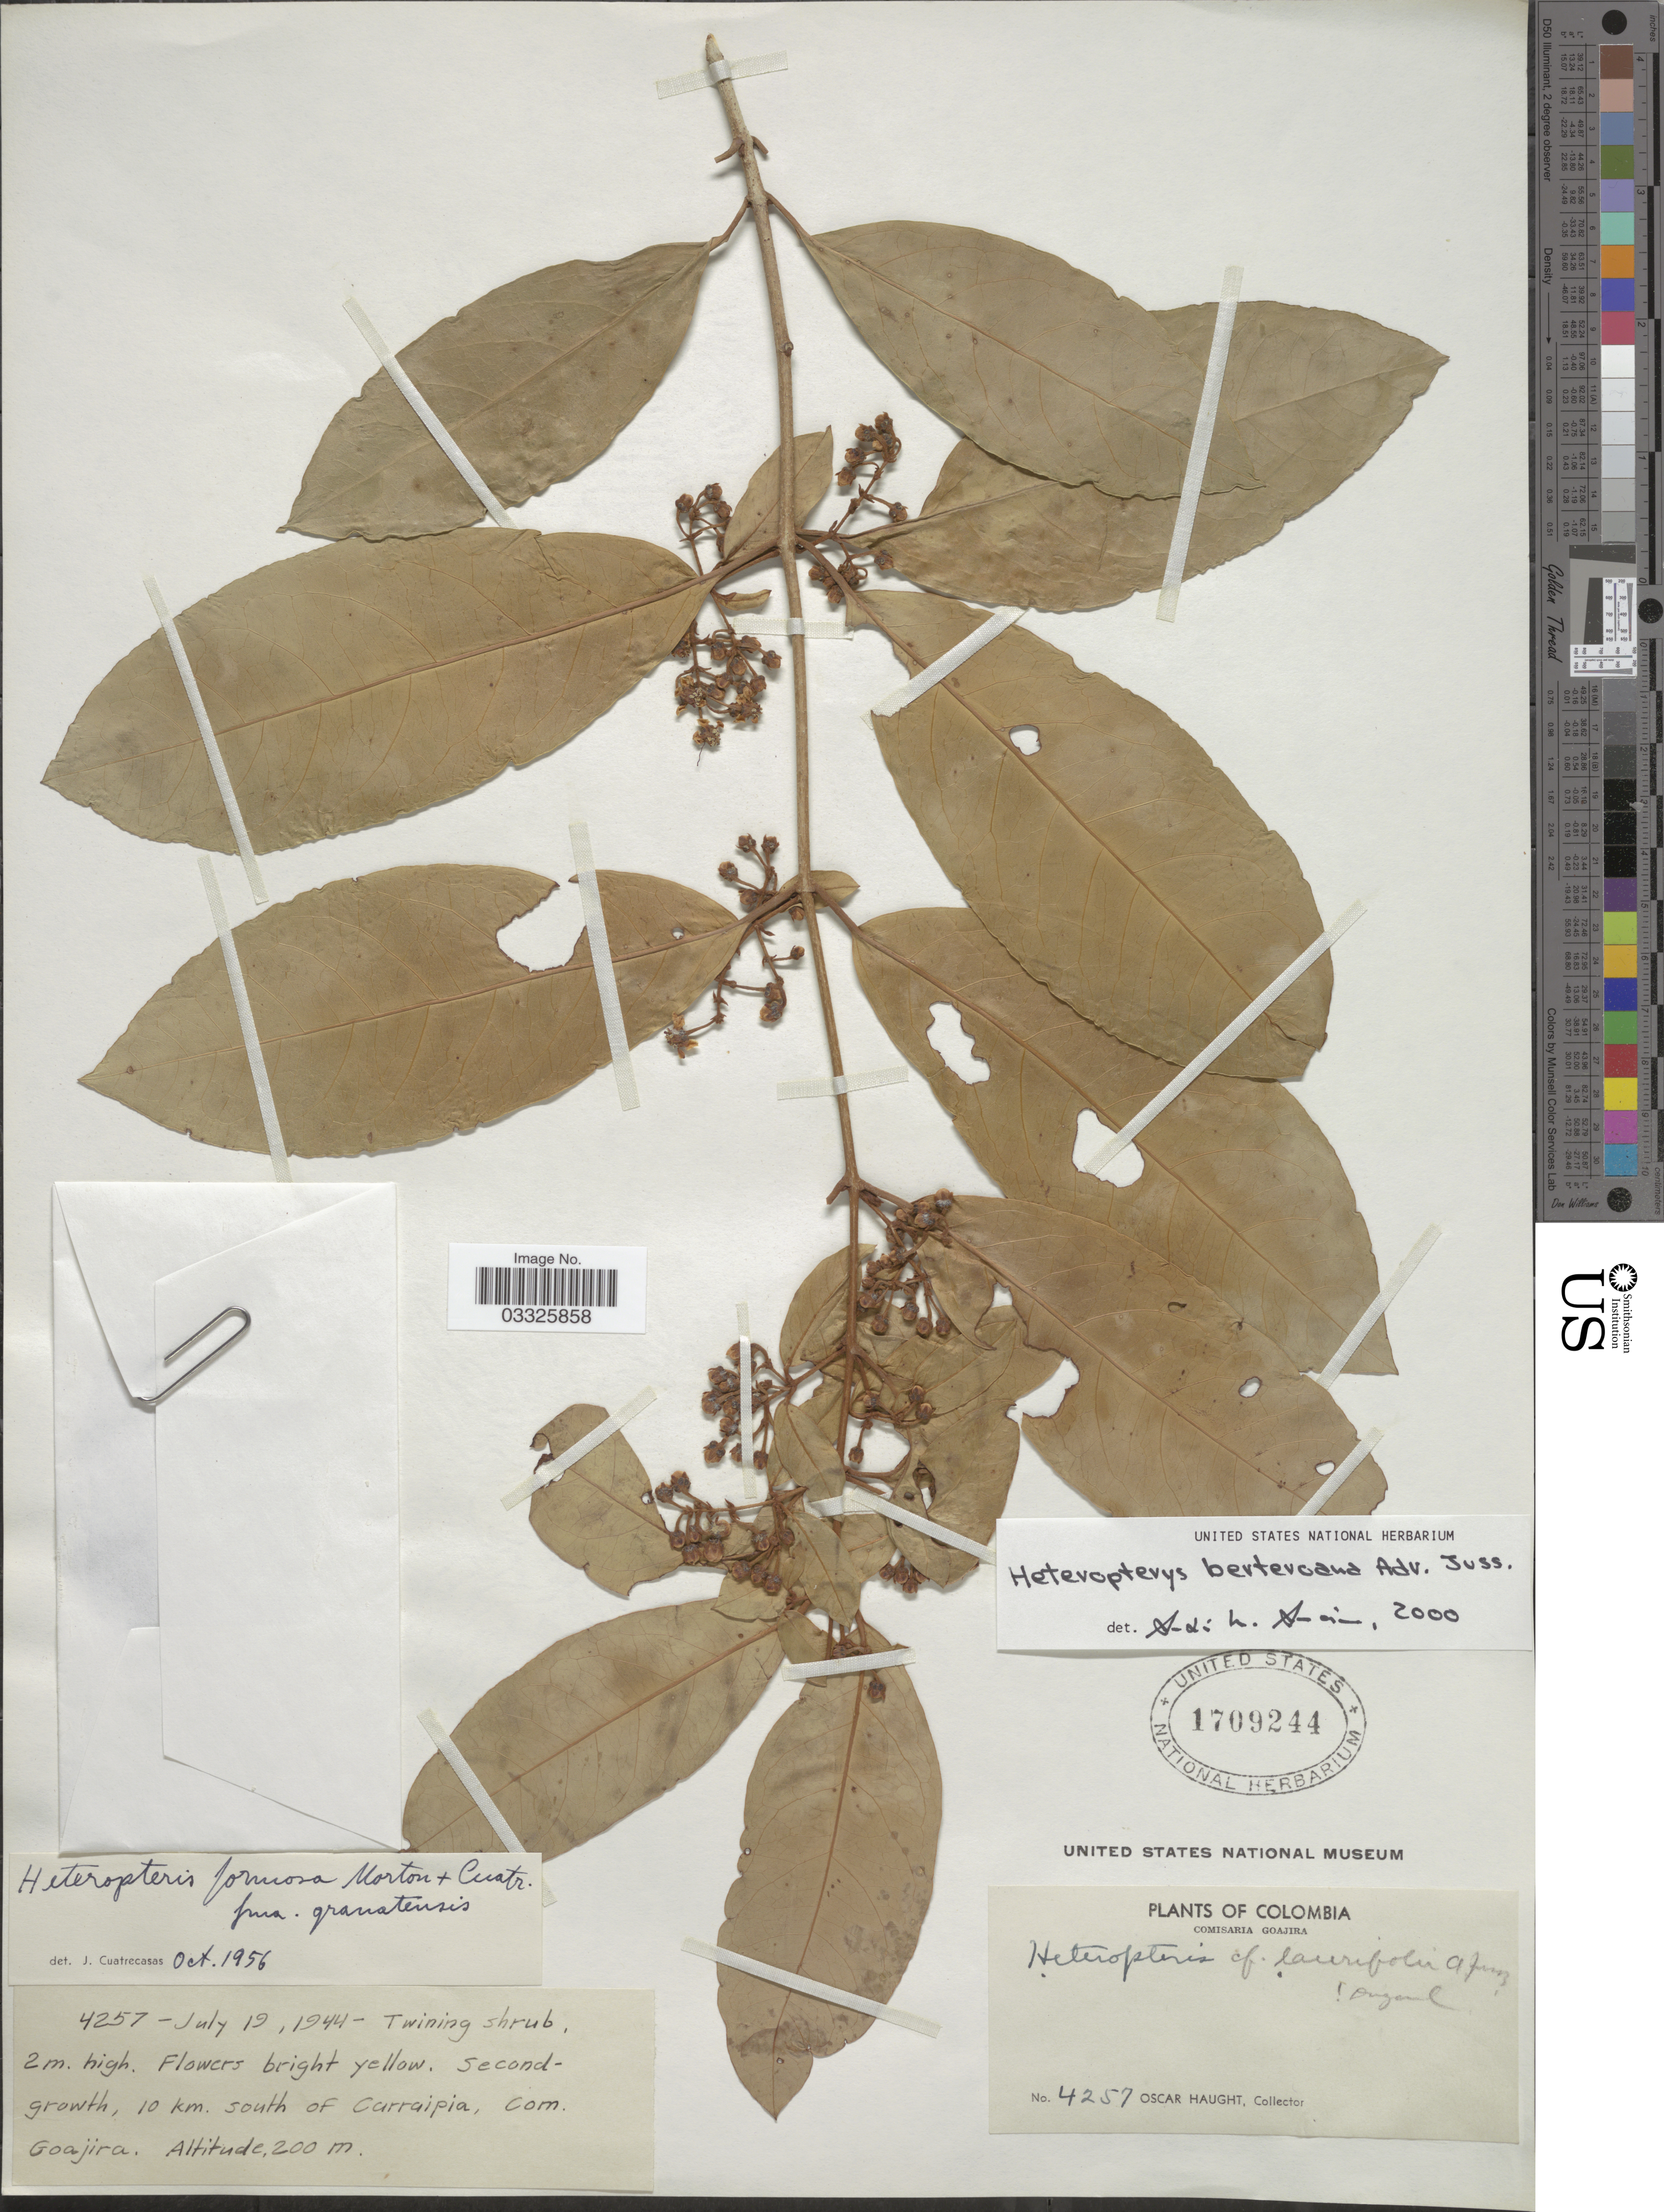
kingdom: Plantae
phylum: Tracheophyta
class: Magnoliopsida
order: Malpighiales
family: Malpighiaceae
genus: Heteropterys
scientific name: Heteropterys berteroana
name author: A. Juss.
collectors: O. L. Haught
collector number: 4257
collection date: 1944-07-19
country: Colombia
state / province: La Guajira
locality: Comisaria Goajira. 10 km. south of Carraipia.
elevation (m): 200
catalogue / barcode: US 1709244